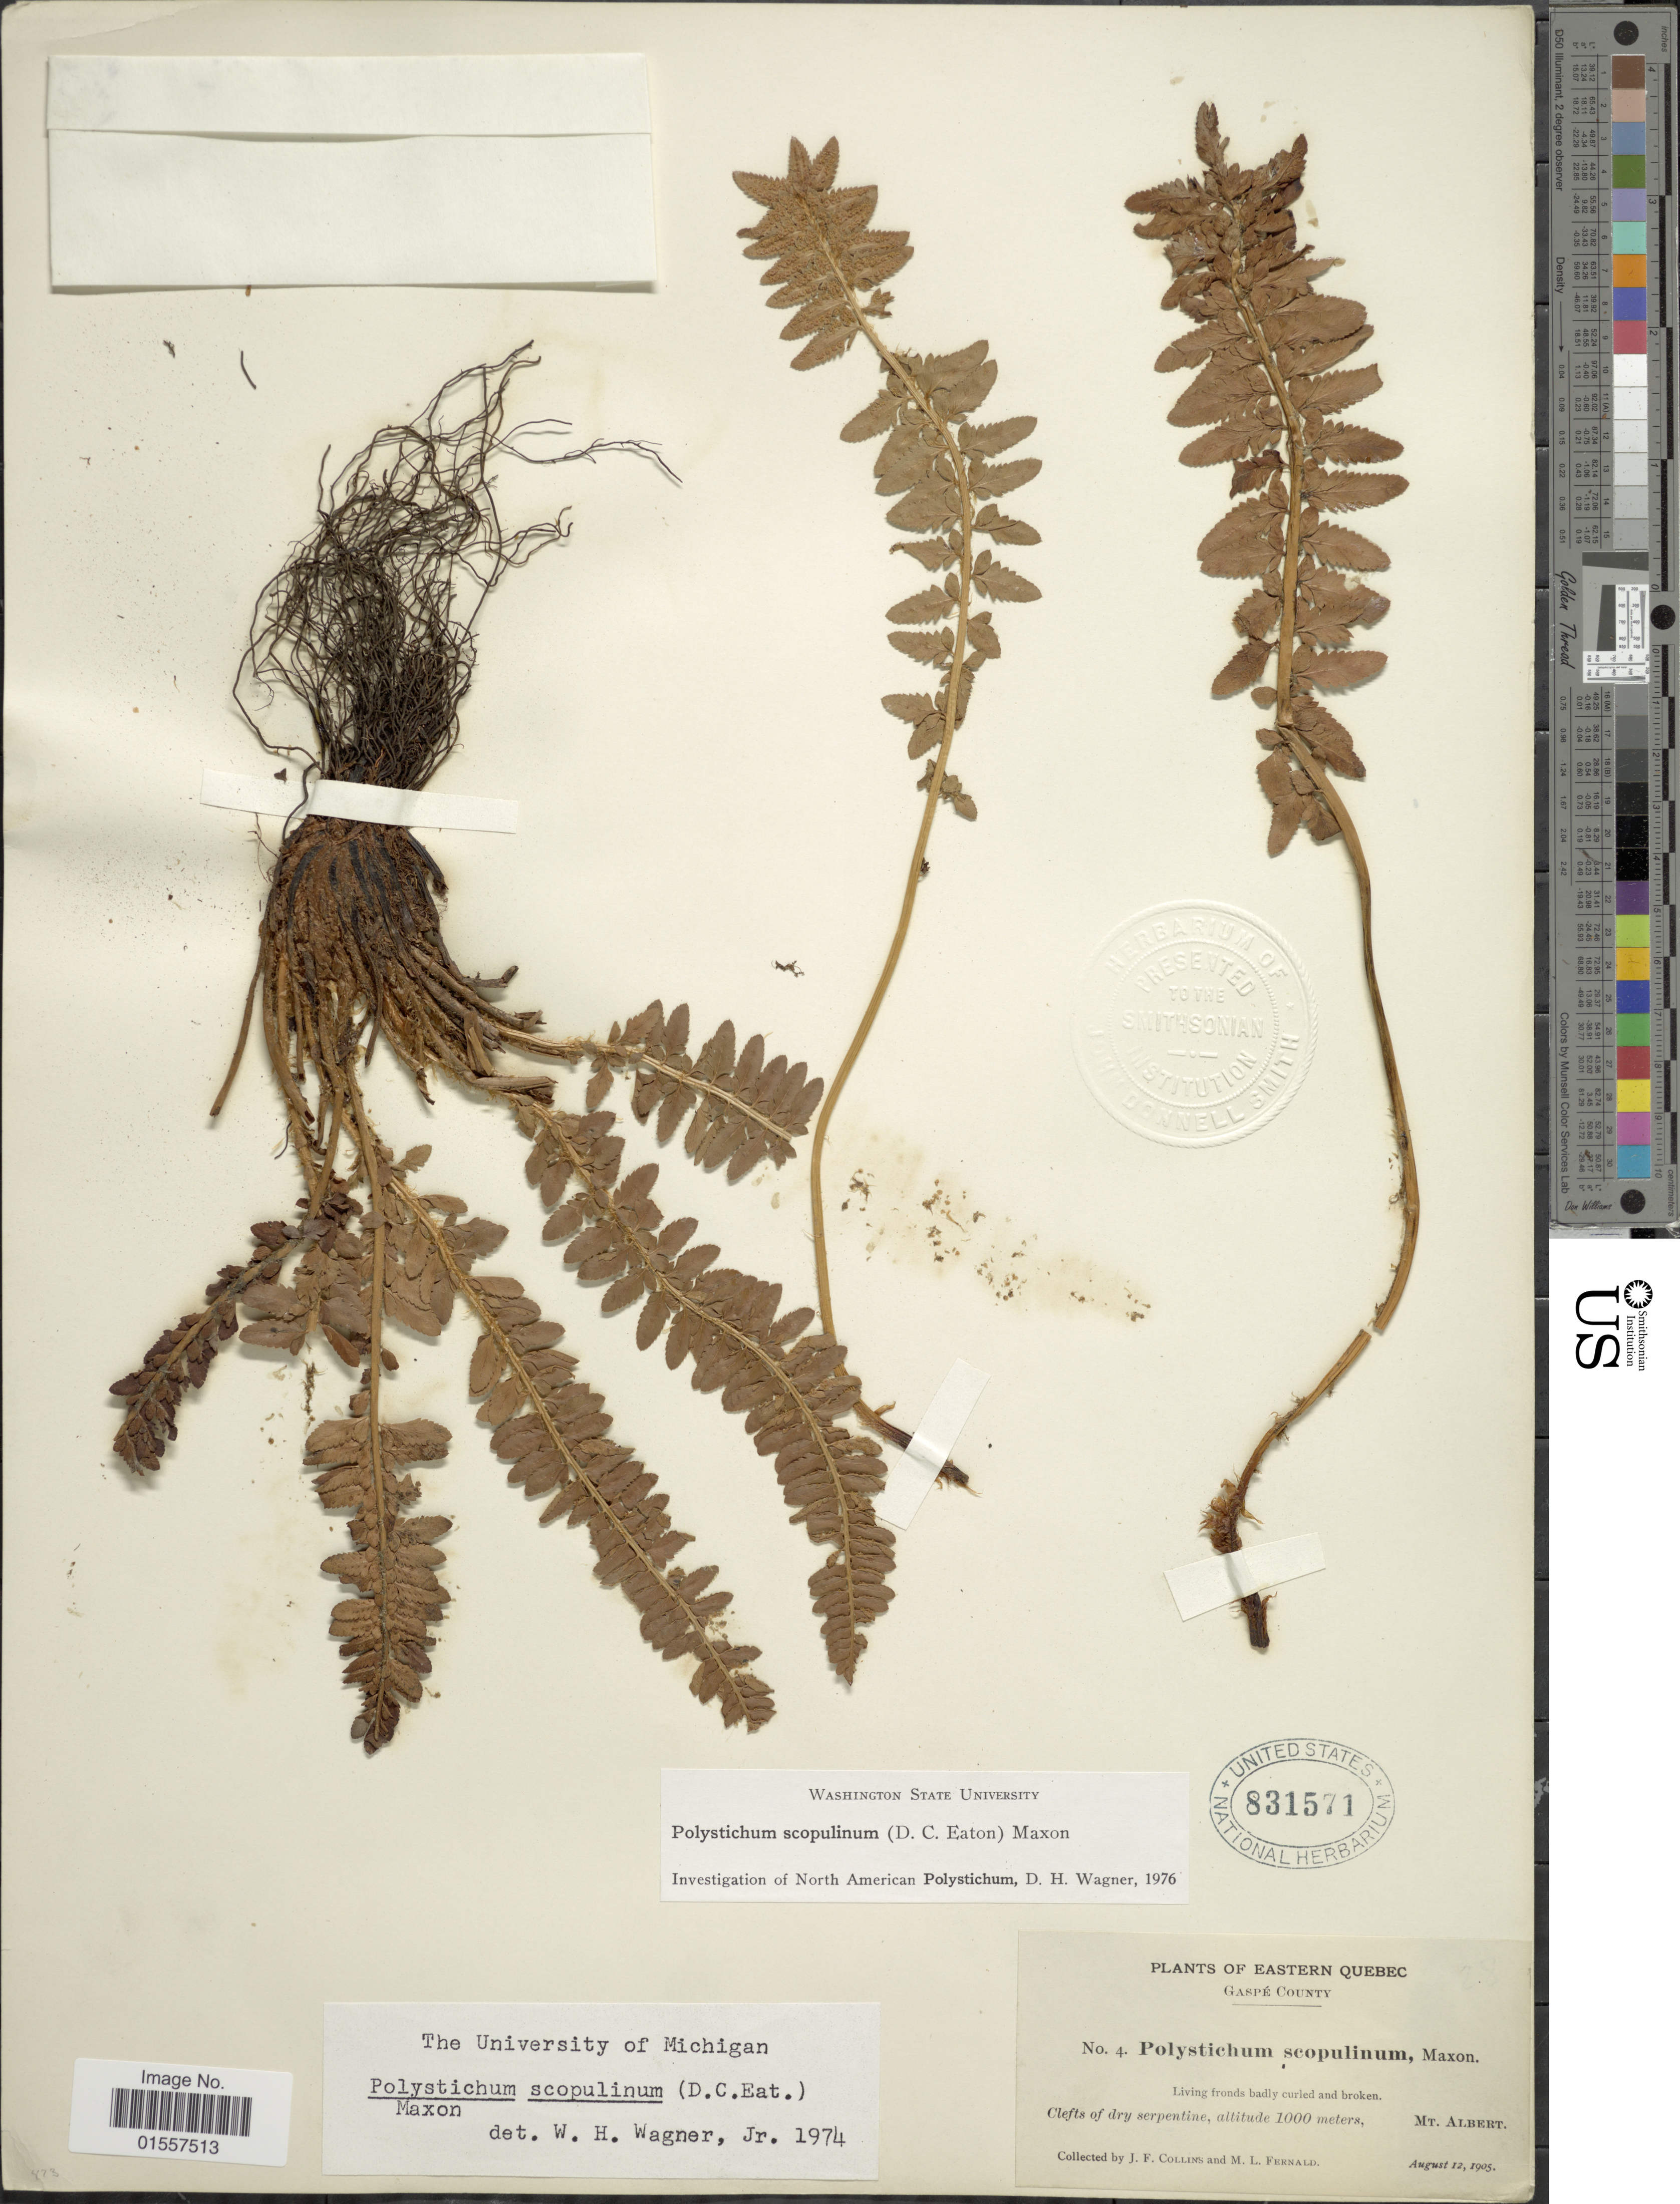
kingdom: Plantae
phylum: Tracheophyta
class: Polypodiopsida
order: Polypodiales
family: Dryopteridaceae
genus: Polystichum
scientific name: Polystichum scopulinum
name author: (D.C. Eaton) Maxon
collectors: J. Collins & M. L. Fernald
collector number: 4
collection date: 1905-08-12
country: Canada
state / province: Quebec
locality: Eastern Quebec, Gaspe County, Mt. Albert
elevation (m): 1000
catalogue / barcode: US 831571